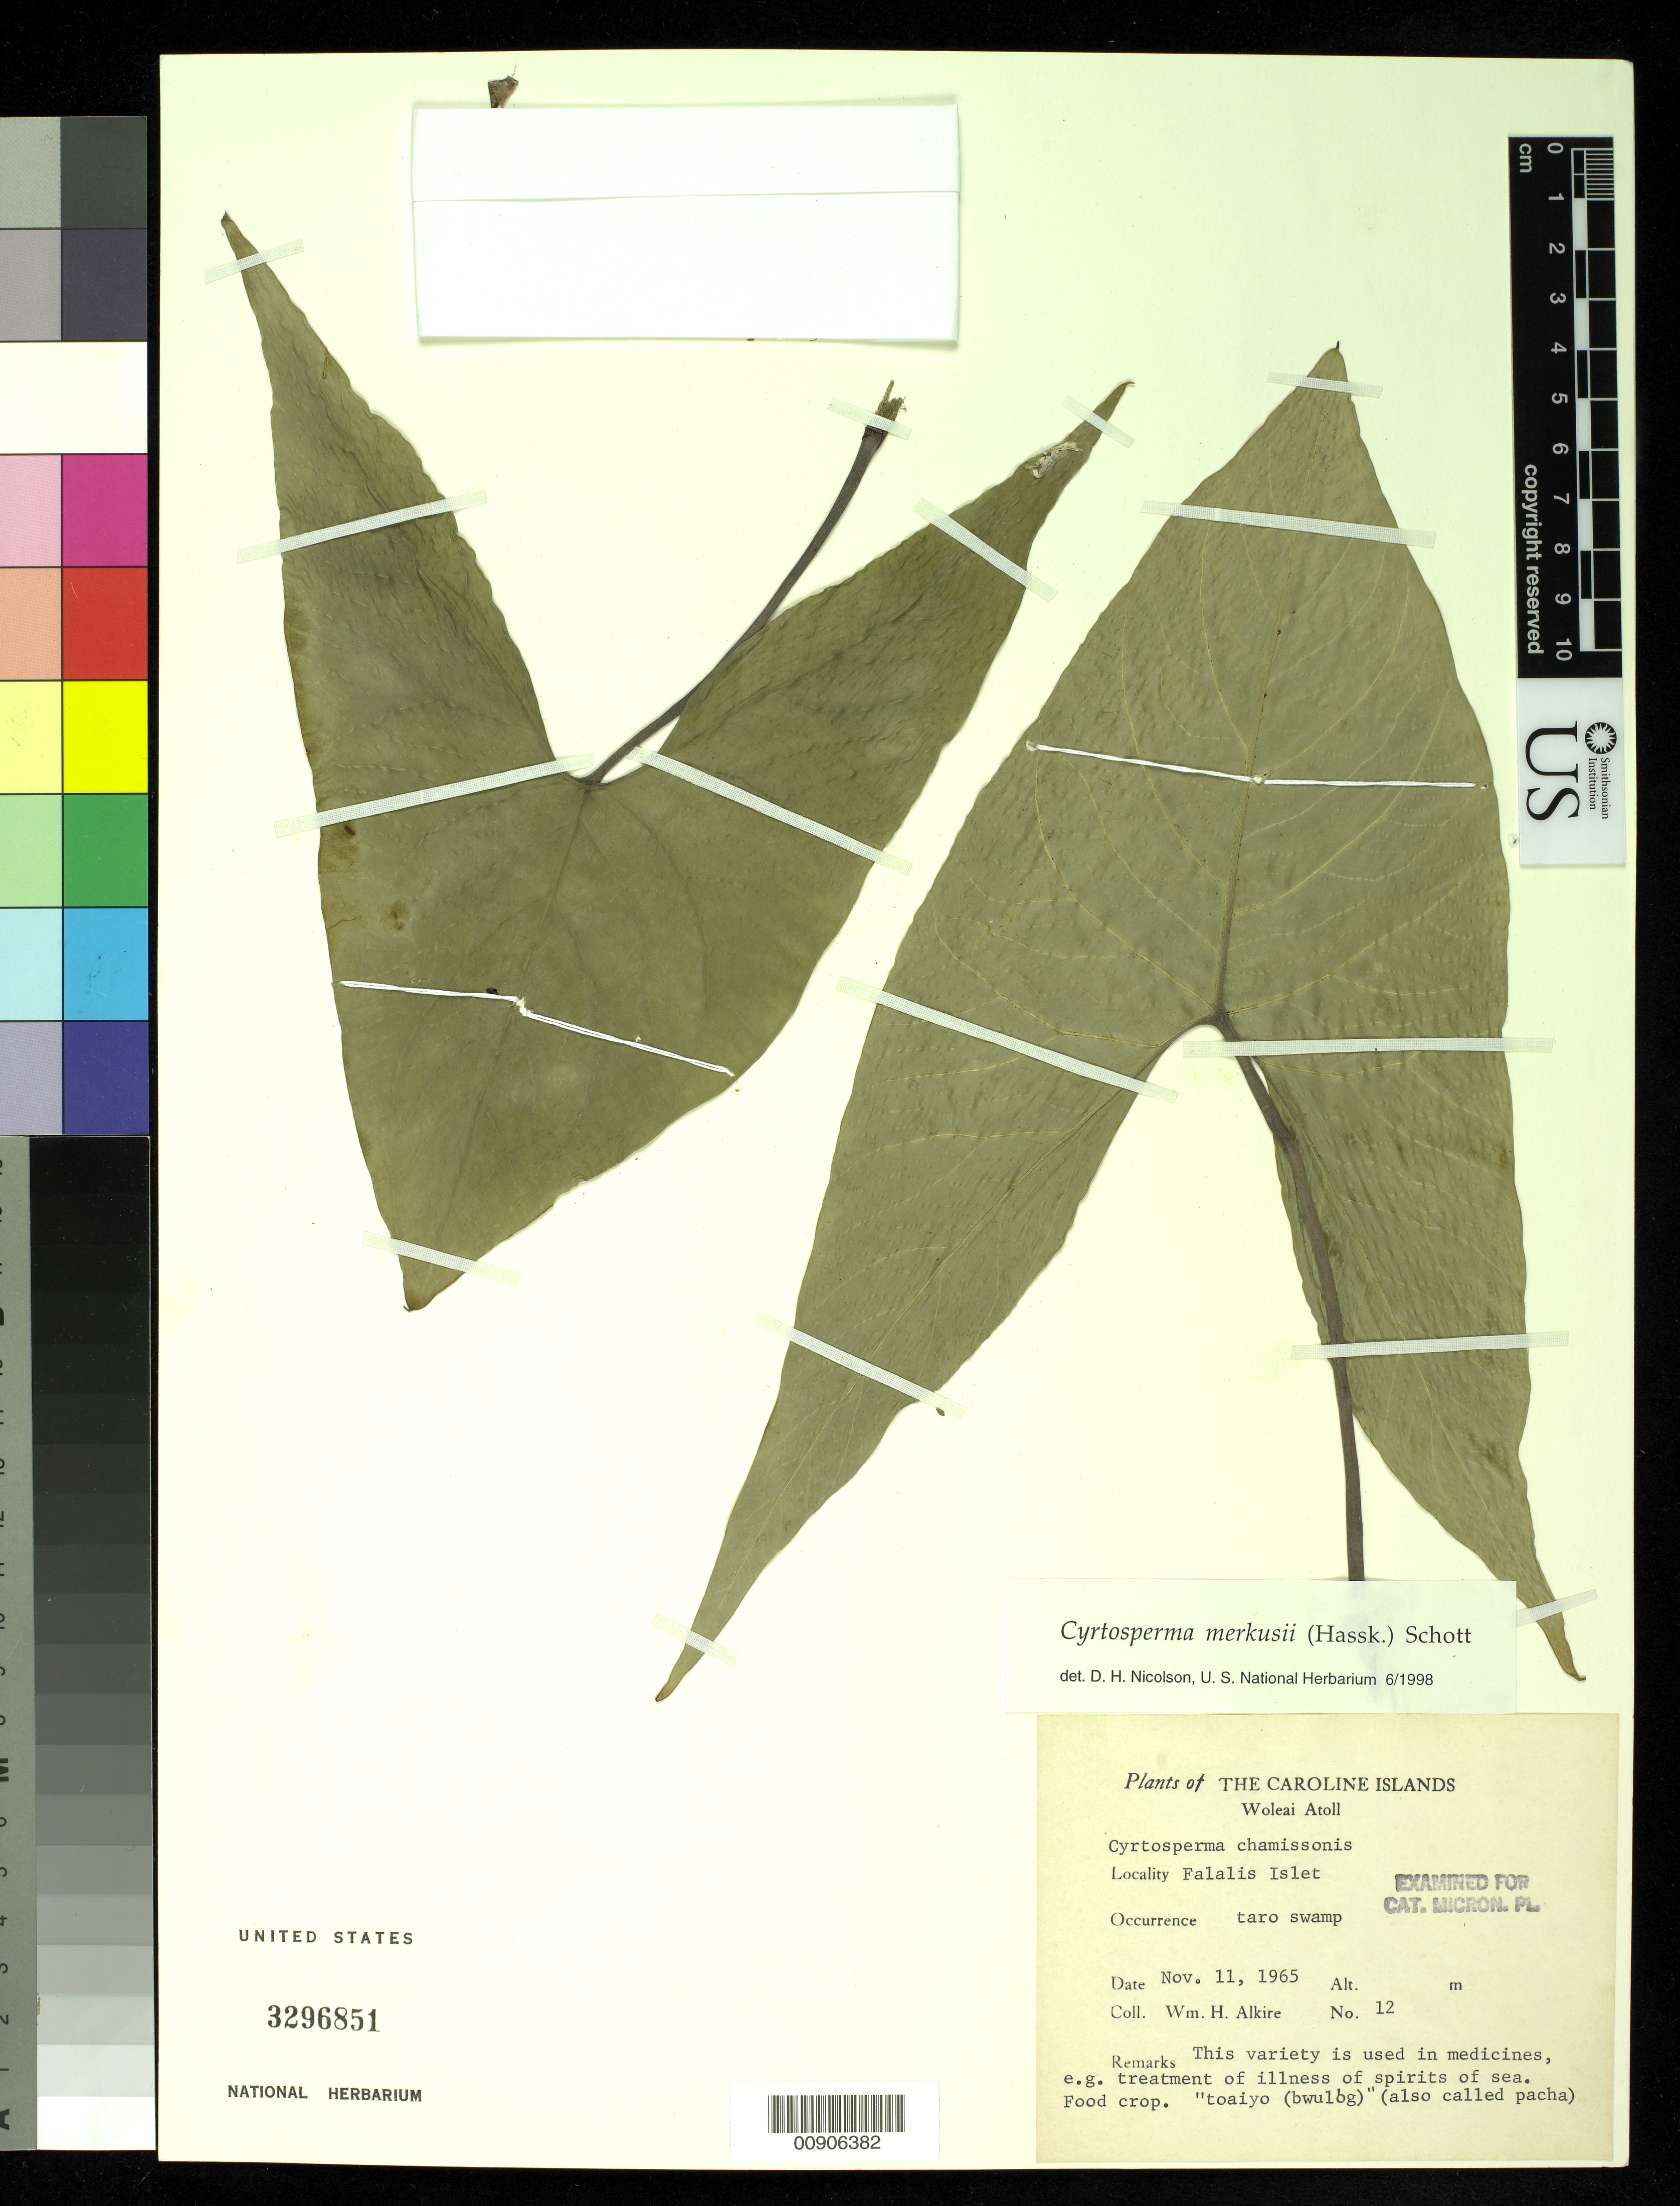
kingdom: Plantae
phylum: Tracheophyta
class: Liliopsida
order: Alismatales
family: Araceae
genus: Cyrtosperma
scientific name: Cyrtosperma merkusii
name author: (Hassk.) Schott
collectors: W. Alkire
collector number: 12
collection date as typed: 11 Nov 1965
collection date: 1965-11-11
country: Micronesia, Federated States of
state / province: Yap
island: Woleai Atoll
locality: Falalis Islet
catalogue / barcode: US 3296851